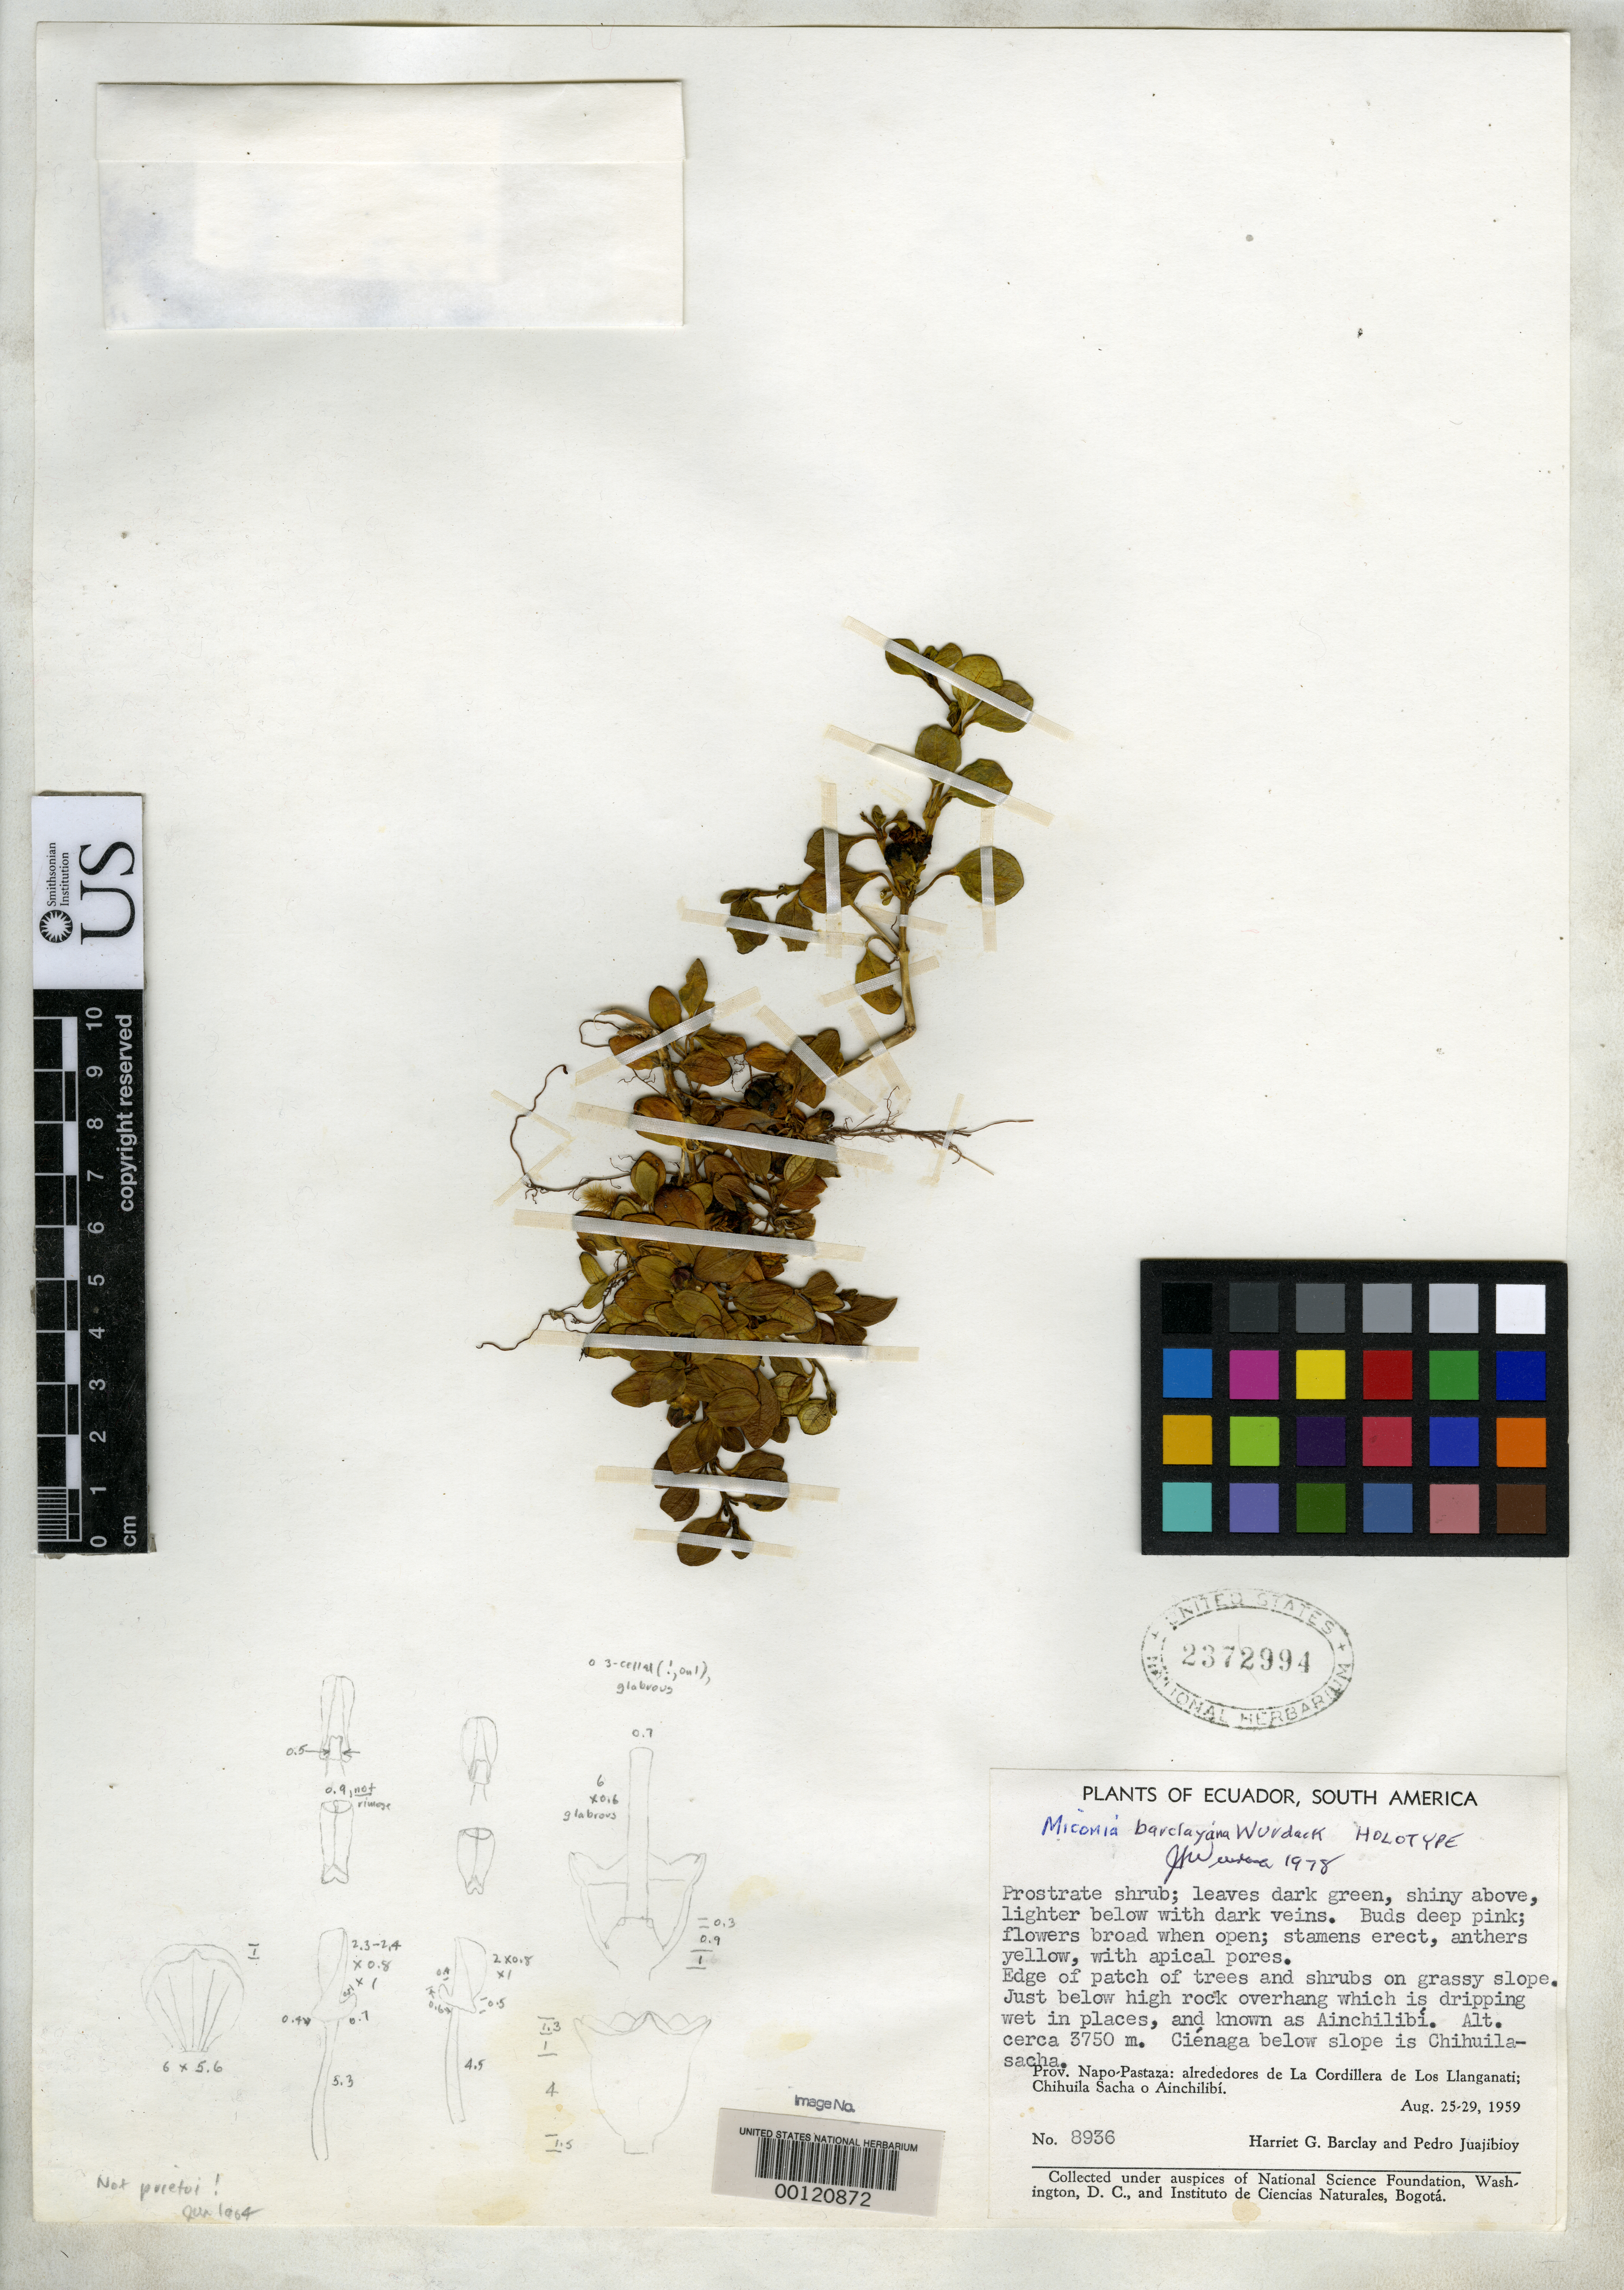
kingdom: Plantae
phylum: Tracheophyta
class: Magnoliopsida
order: Myrtales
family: Melastomataceae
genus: Miconia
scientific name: Miconia barclayana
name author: Wurdack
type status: Holotype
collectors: H. G. Barclay & P. Juajibioy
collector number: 8936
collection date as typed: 25 Aug 1959 to 29 Aug 1959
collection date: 1959-08-25/1959-08-29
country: Ecuador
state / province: Pastaza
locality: Cordillera de Los Llanganti.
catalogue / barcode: US 2372994